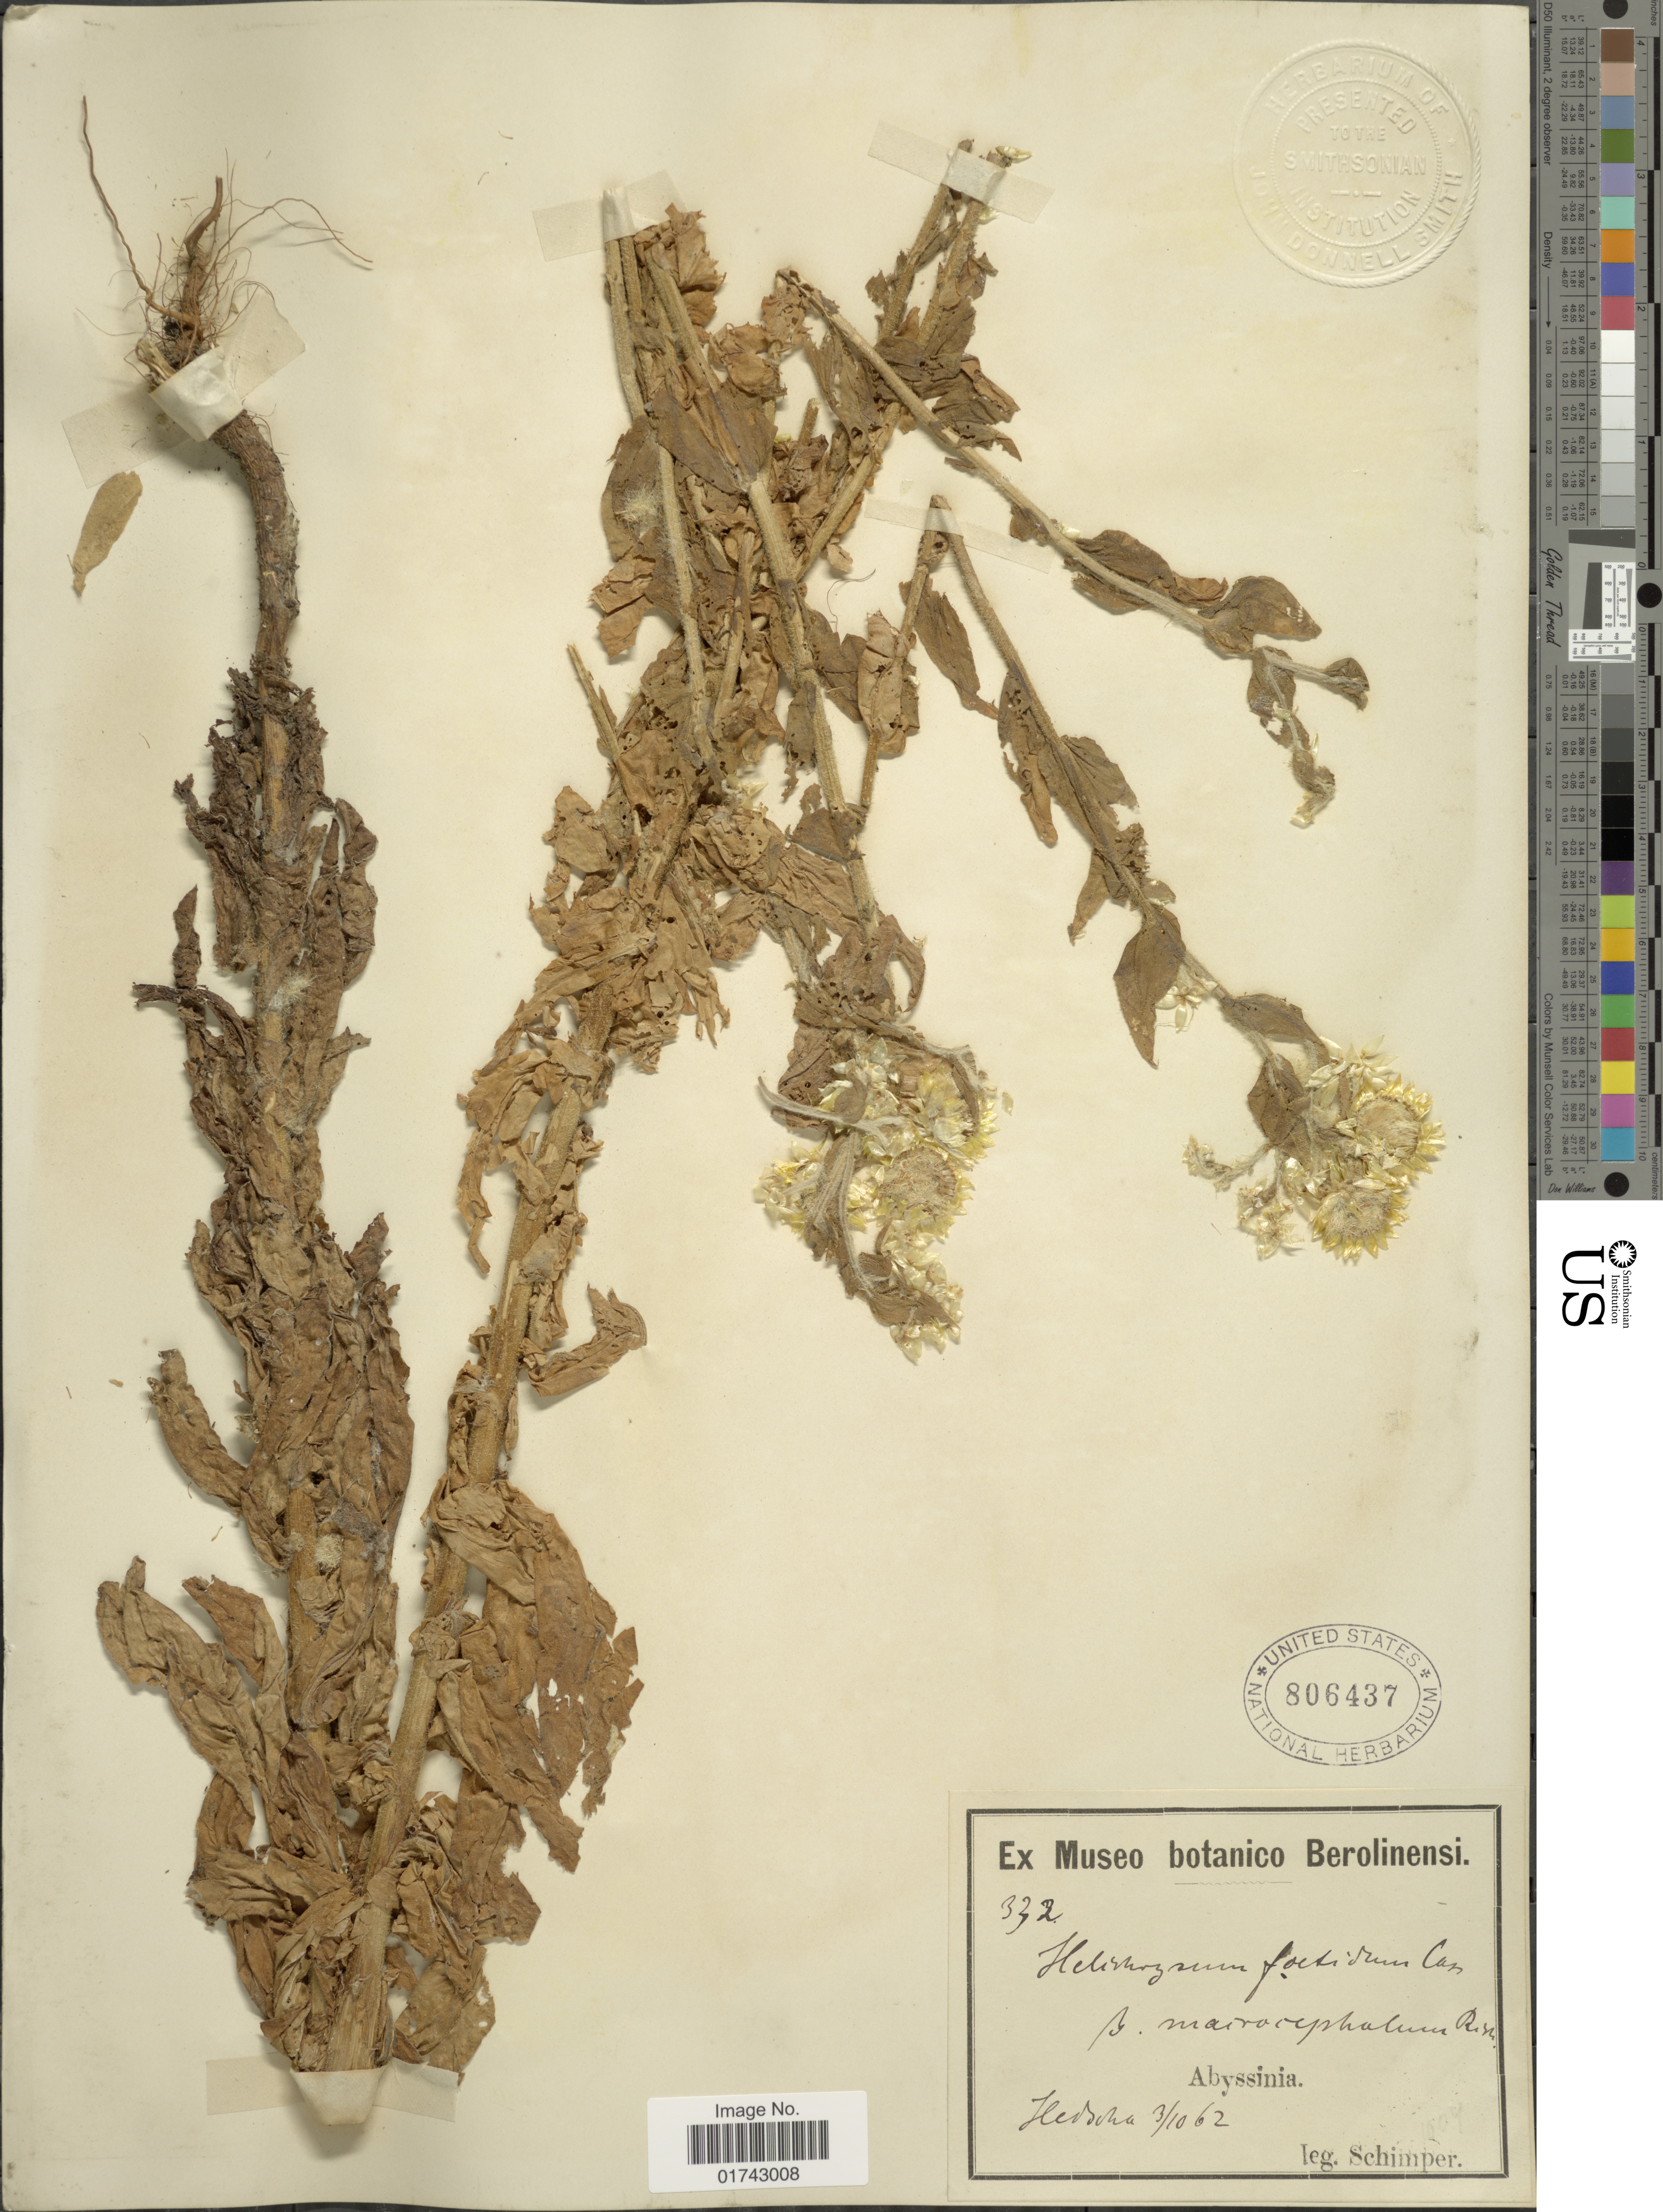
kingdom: Plantae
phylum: Tracheophyta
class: Magnoliopsida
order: Asterales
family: Asteraceae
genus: Helichrysum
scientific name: Helichrysum foetidum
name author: (L.) Moench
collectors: -. Schimper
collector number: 332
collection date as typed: Transcribed d/m/y: 30/10/62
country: Eritrea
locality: Abyssinia, Hedscha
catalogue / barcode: US 806437